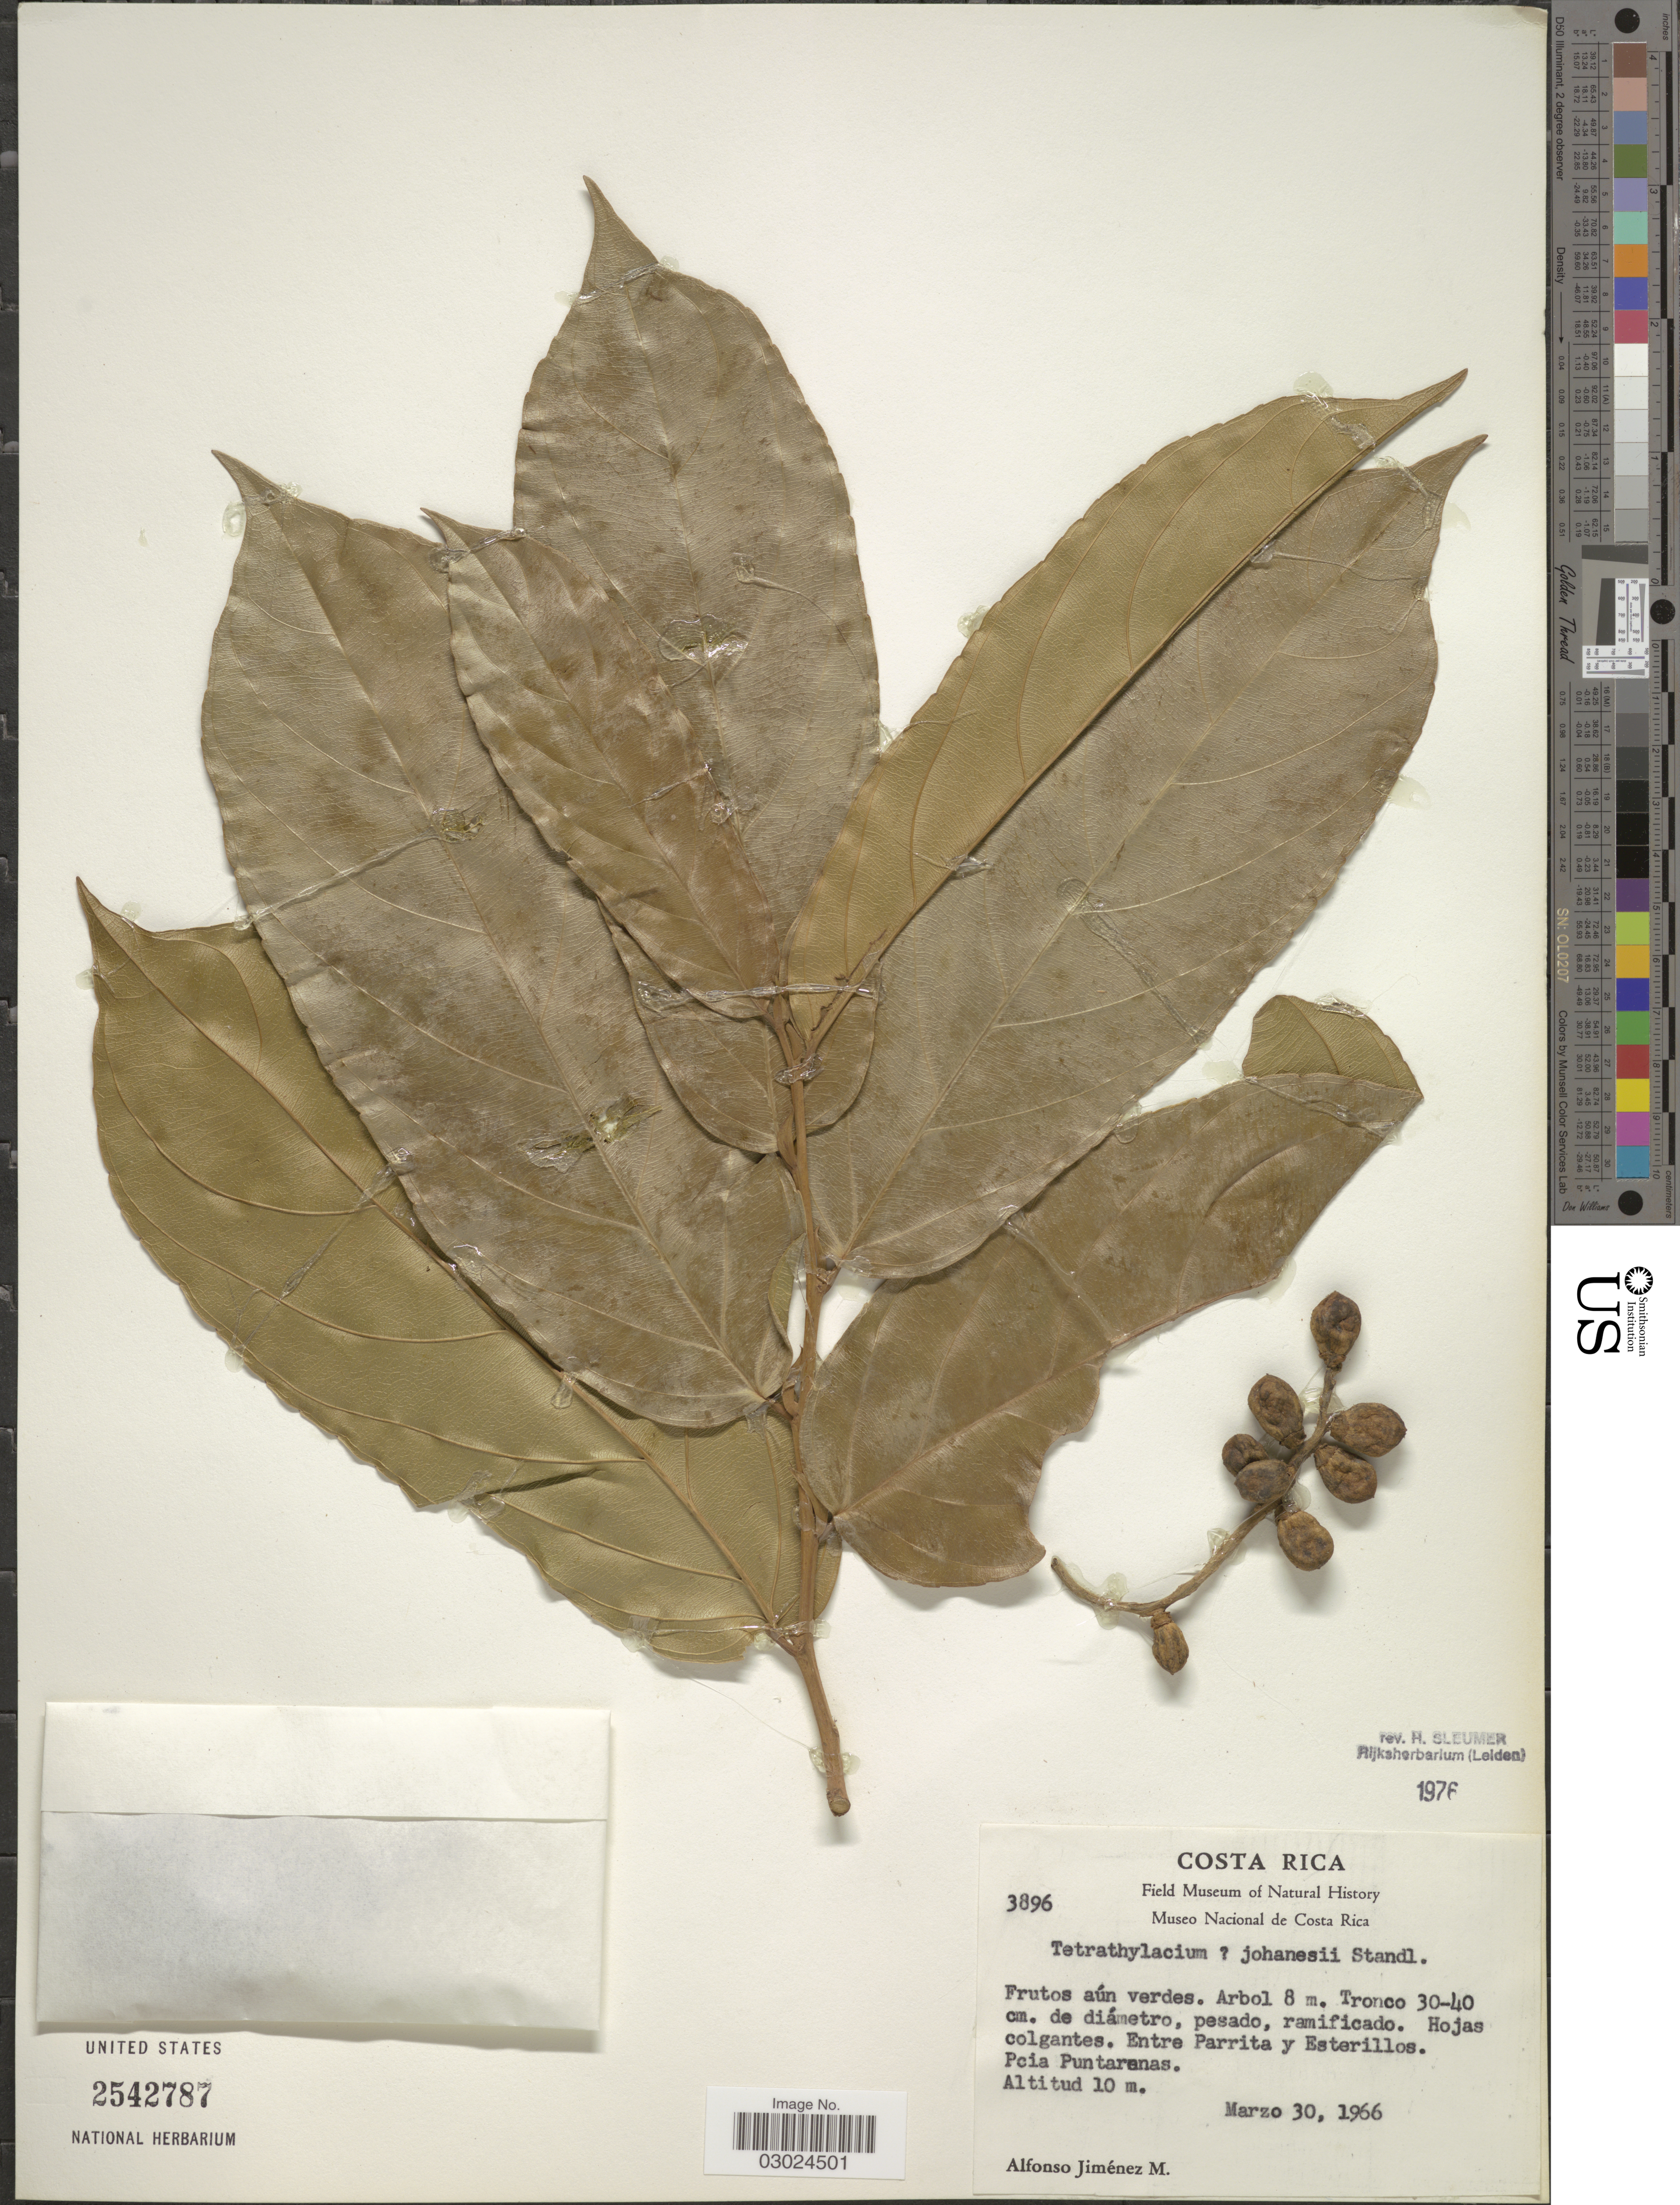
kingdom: Plantae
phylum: Tracheophyta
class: Magnoliopsida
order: Malpighiales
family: Salicaceae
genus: Tetrathylacium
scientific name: Tetrathylacium johansenii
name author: Standl.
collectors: A. Jimenez M.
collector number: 3896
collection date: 1966-03-30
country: Costa Rica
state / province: Puntarenas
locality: Entre Parrita y Esterillos. Pcia Puntarenas.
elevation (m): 10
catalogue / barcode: US 2542787